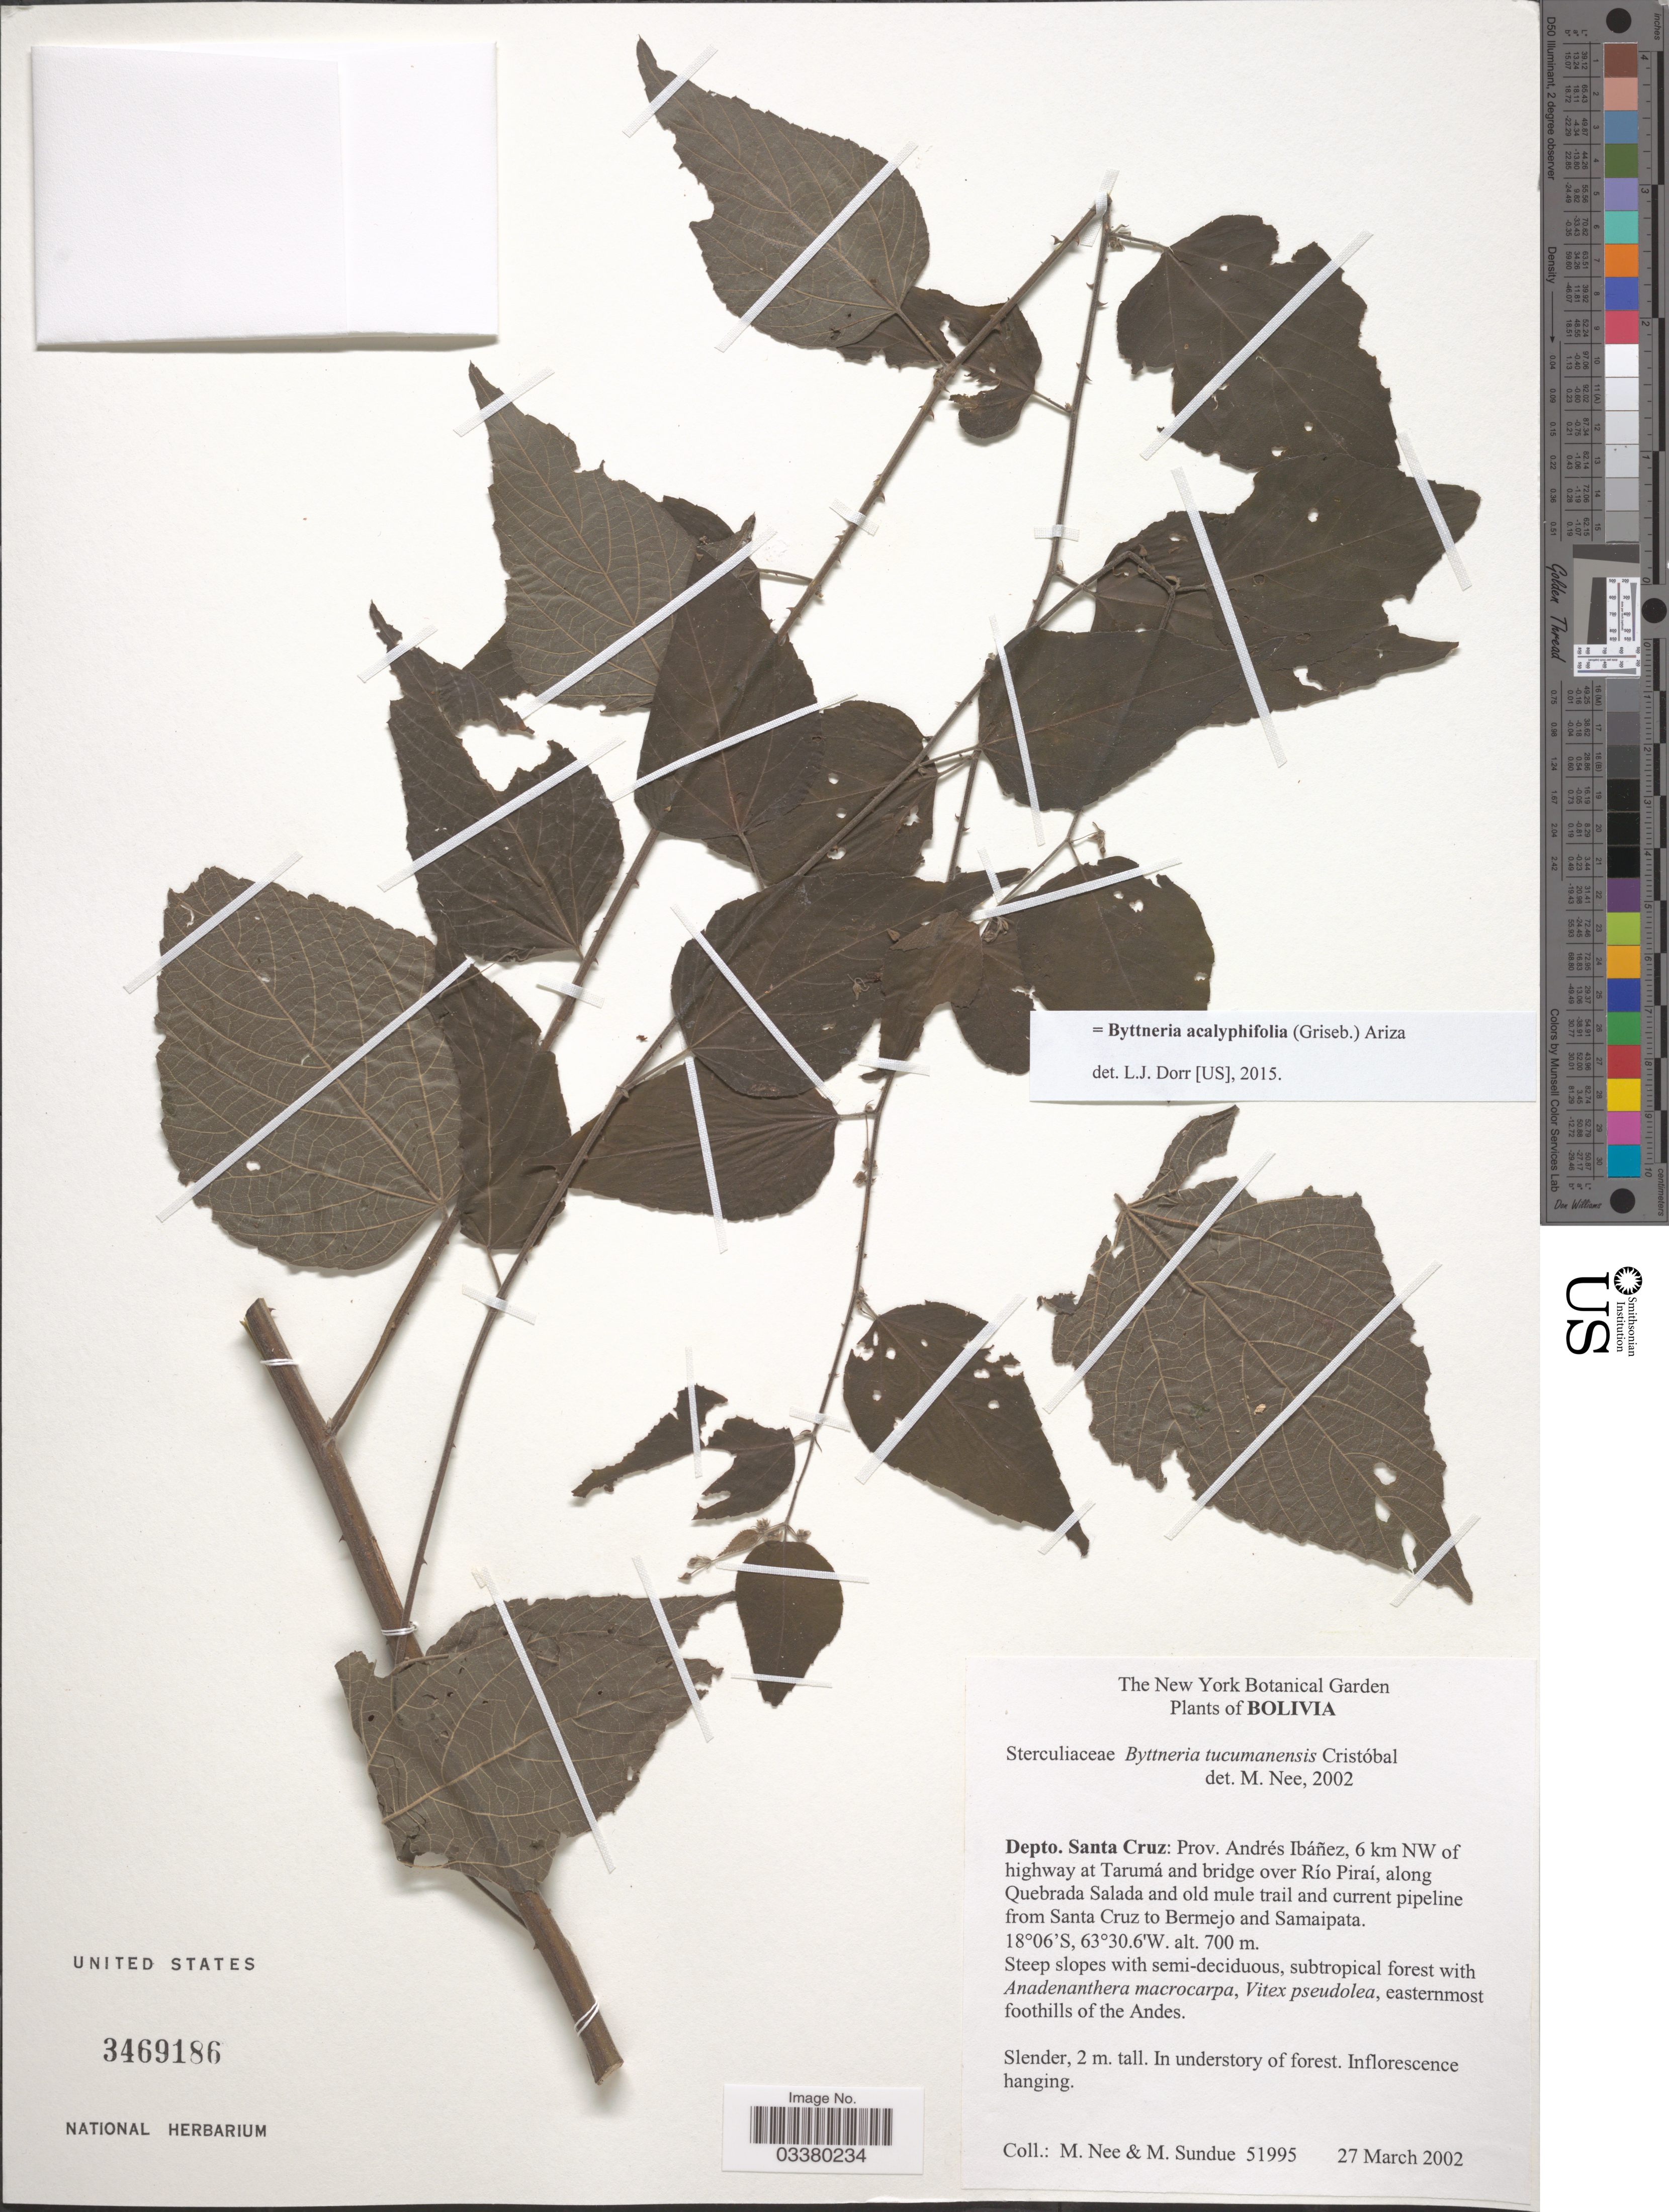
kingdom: Plantae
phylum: Tracheophyta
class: Magnoliopsida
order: Malvales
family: Malvaceae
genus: Byttneria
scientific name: Byttneria acalyphifolia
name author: (Griseb.) Ariza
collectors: M. Nee & M. Sundue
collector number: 51995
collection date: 2002-03-27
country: Bolivia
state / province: Santa Cruz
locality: Depto. Santa Cruz: Prov. Andrés Ibáñez, 6 km NW of highway at Tarumá and bridge over Río Piraí, along Quebrada Salada and old mule trail and current pipeline from Santa Cruz to Bermejo and Samaipata.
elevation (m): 700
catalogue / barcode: US 3469186